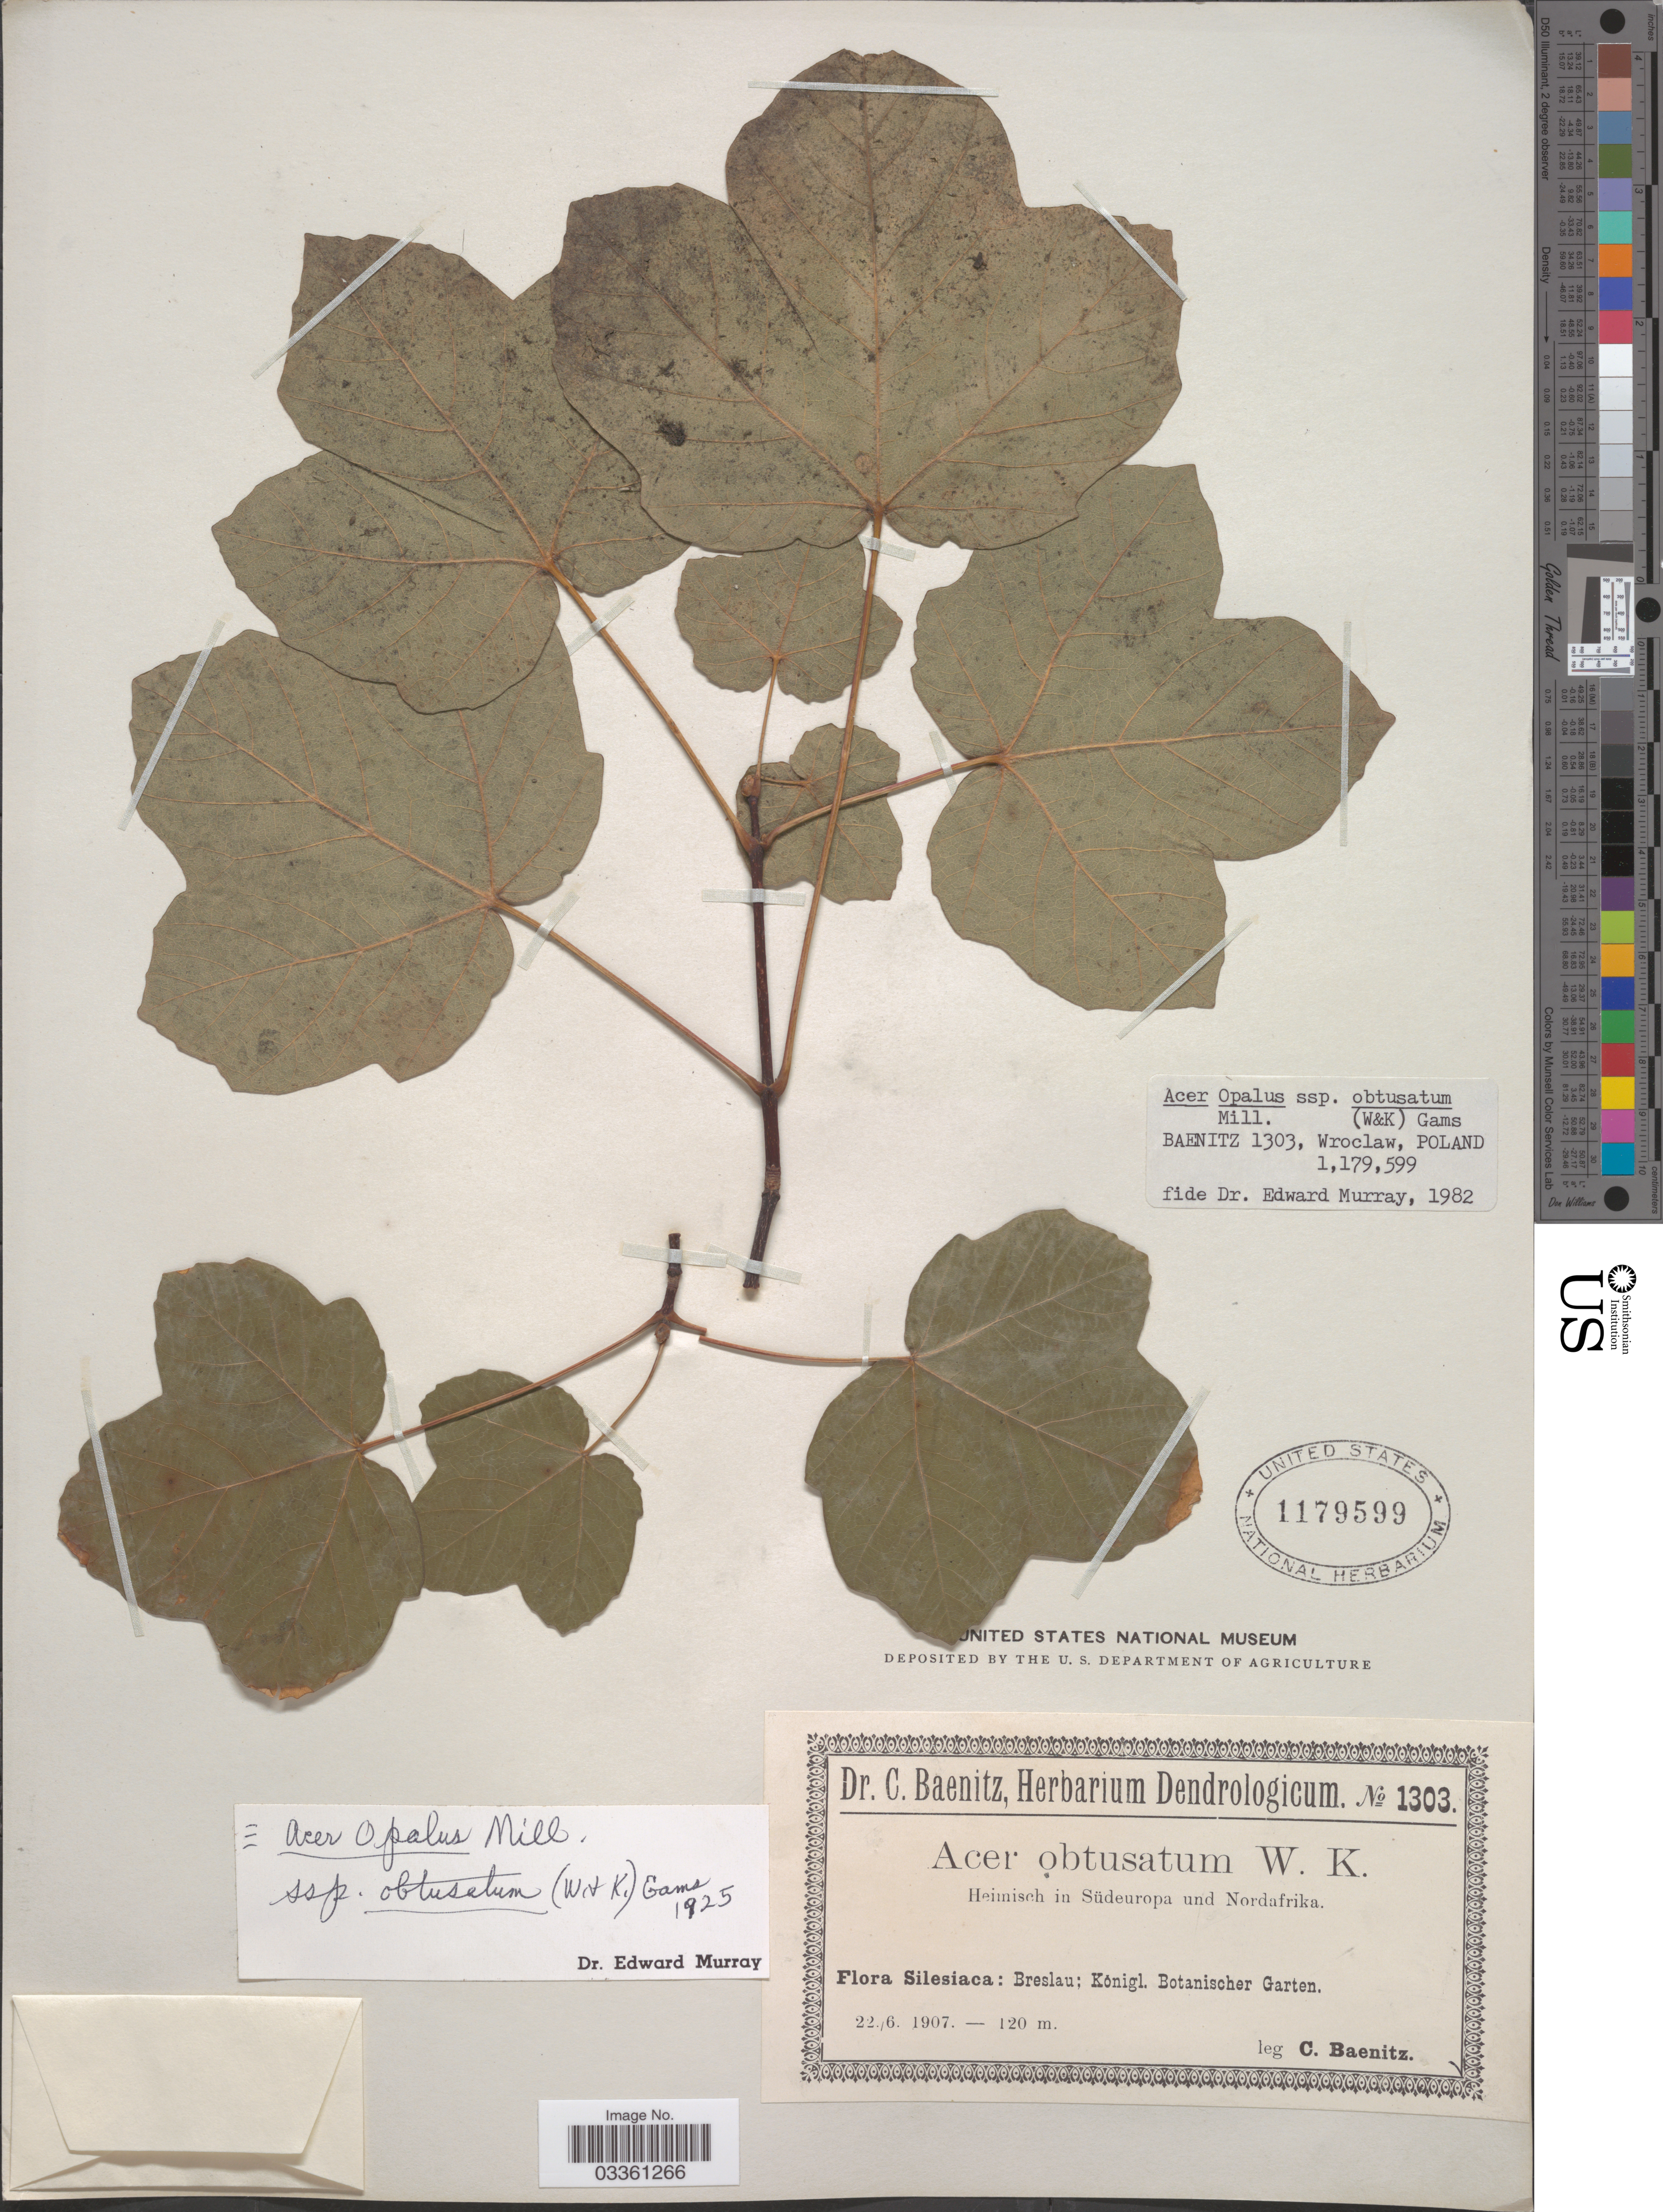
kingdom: Plantae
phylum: Tracheophyta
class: Magnoliopsida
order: Sapindales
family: Sapindaceae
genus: Acer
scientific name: Acer opalus subsp. obtusatum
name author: (Waldst. & Kit. ex Willd.) Gams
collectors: C. G. Baenitz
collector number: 1303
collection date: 1907-06-22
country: Poland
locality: Silesiaca: Breslau; Königl. Botanischer Garten.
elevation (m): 120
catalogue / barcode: US 1179599